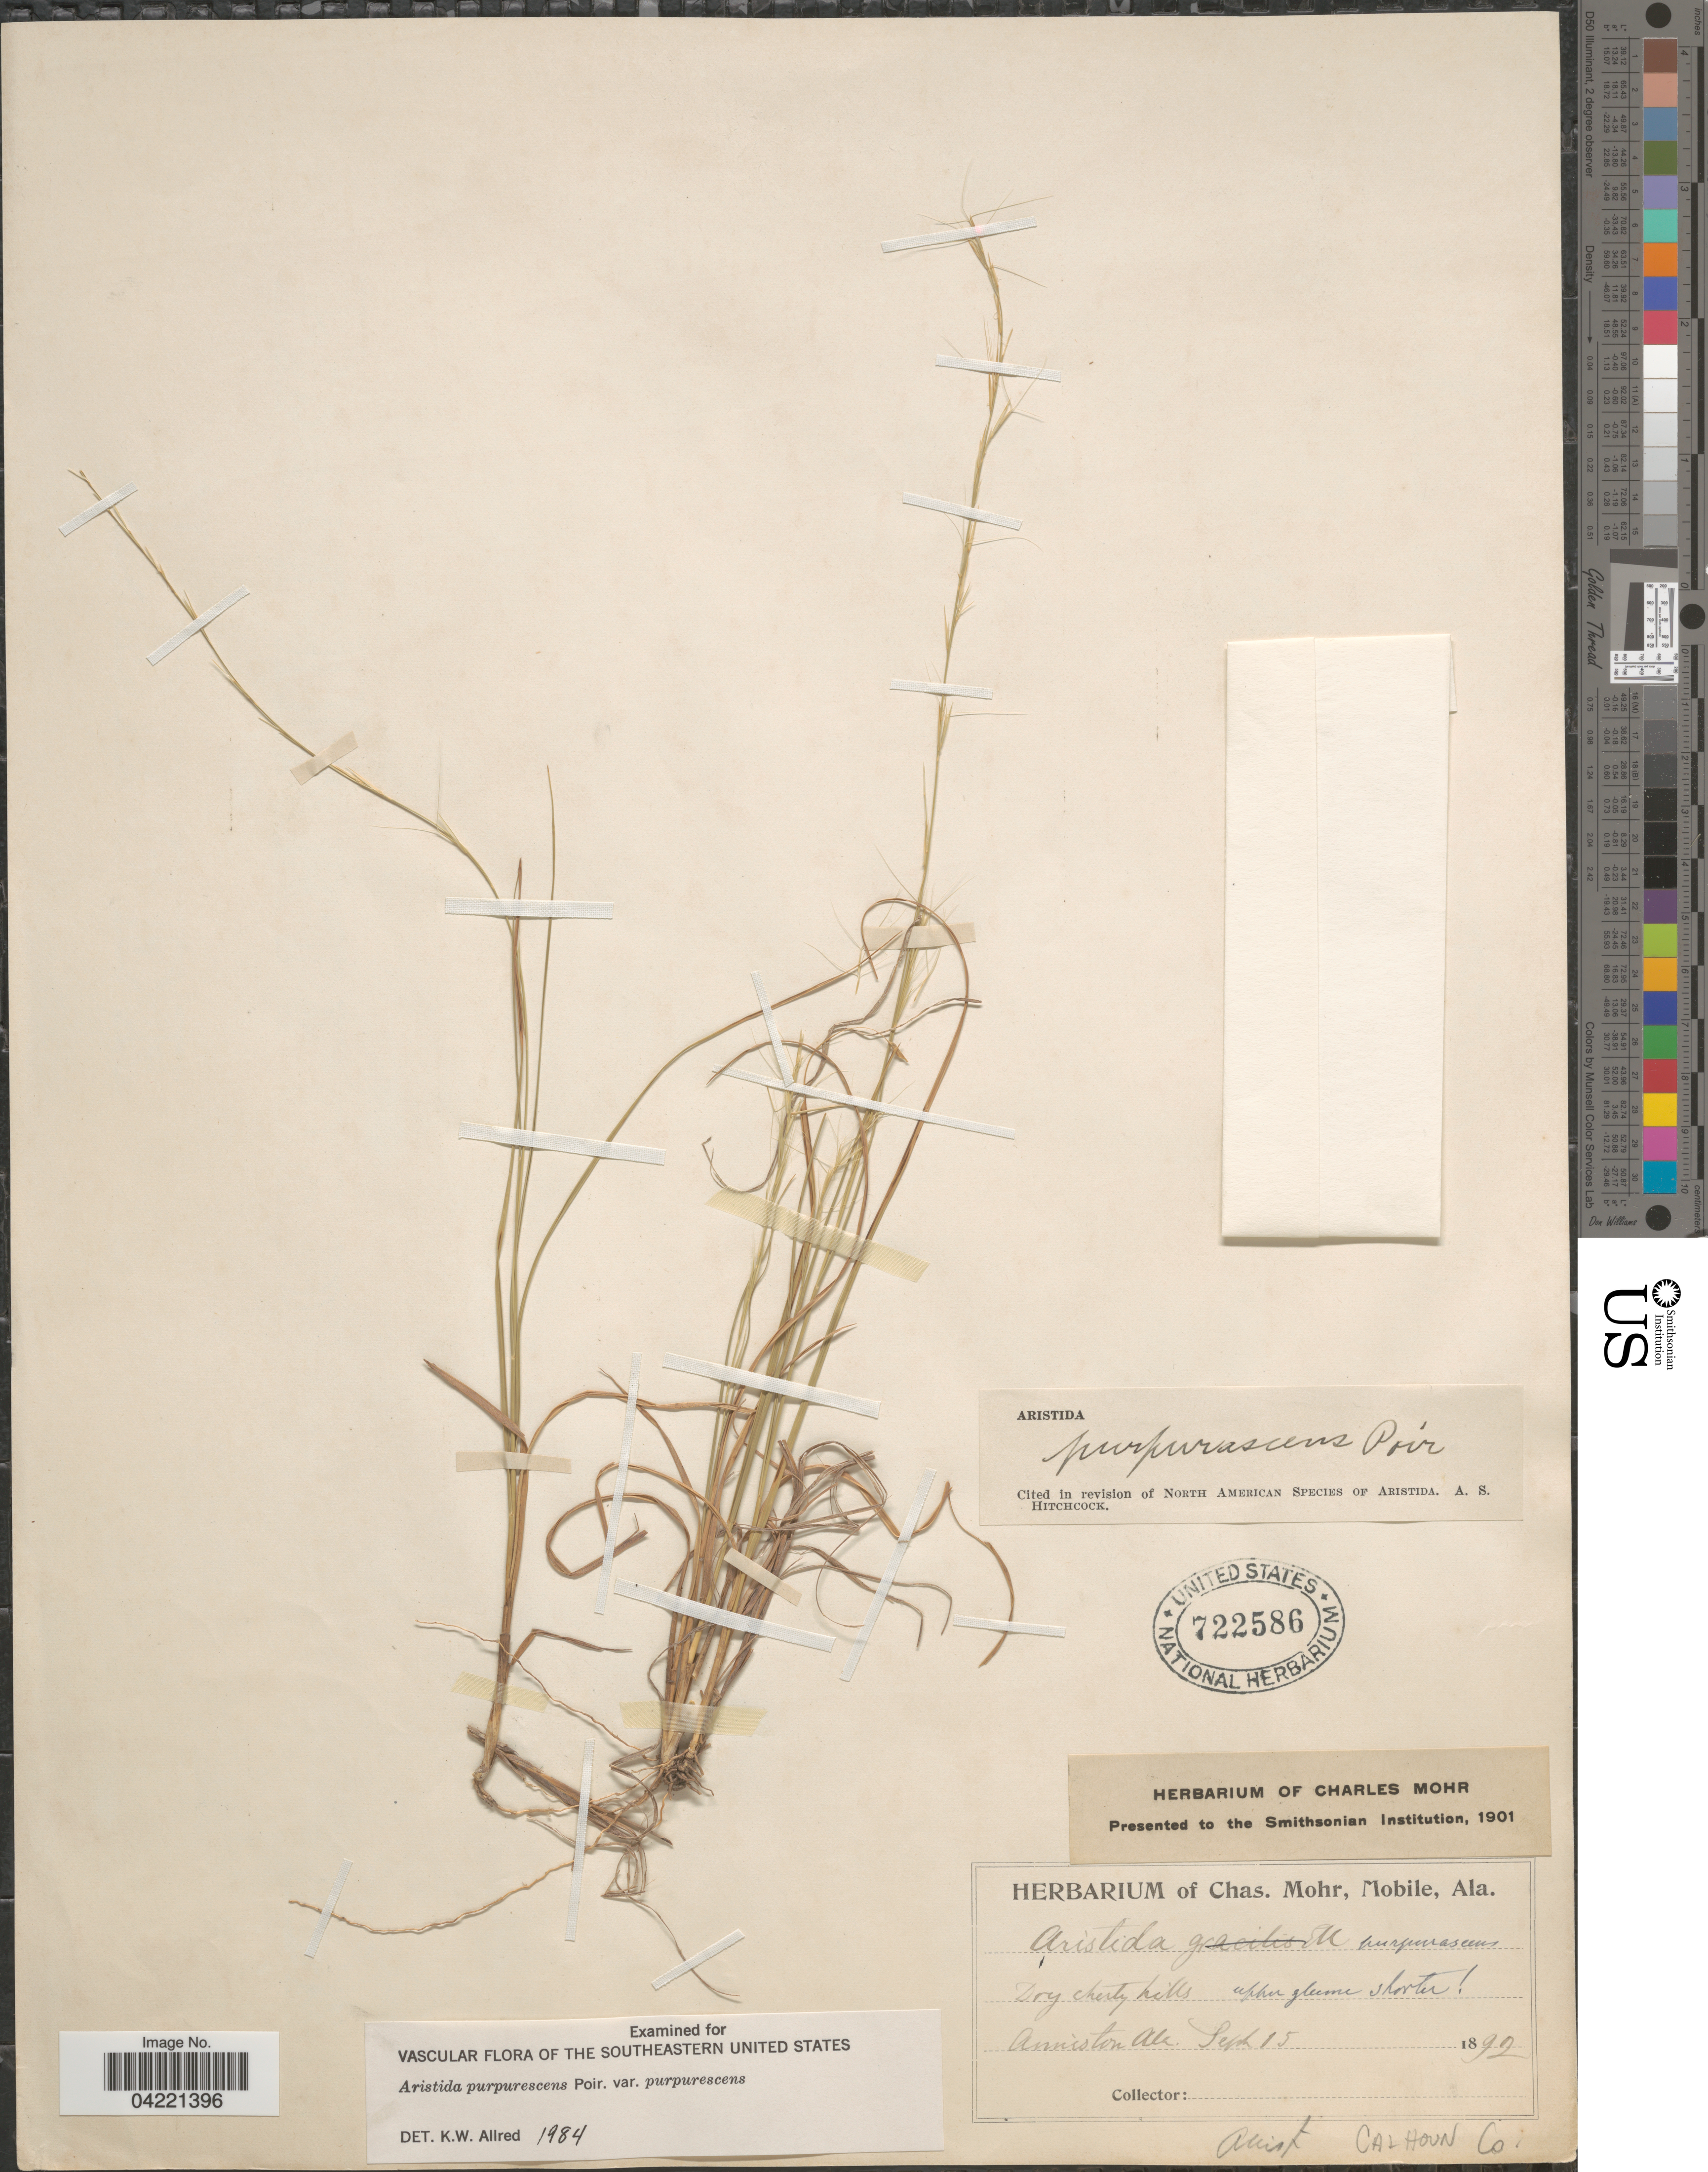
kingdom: Plantae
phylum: Tracheophyta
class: Liliopsida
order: Poales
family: Poaceae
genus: Aristida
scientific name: Aristida purpurascens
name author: Poir.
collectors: ex herb. Charles Mohr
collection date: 1892-09-15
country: United States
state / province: Alabama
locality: Dry cherty hills. Anniston. Calhoun Co.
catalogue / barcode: US 722586